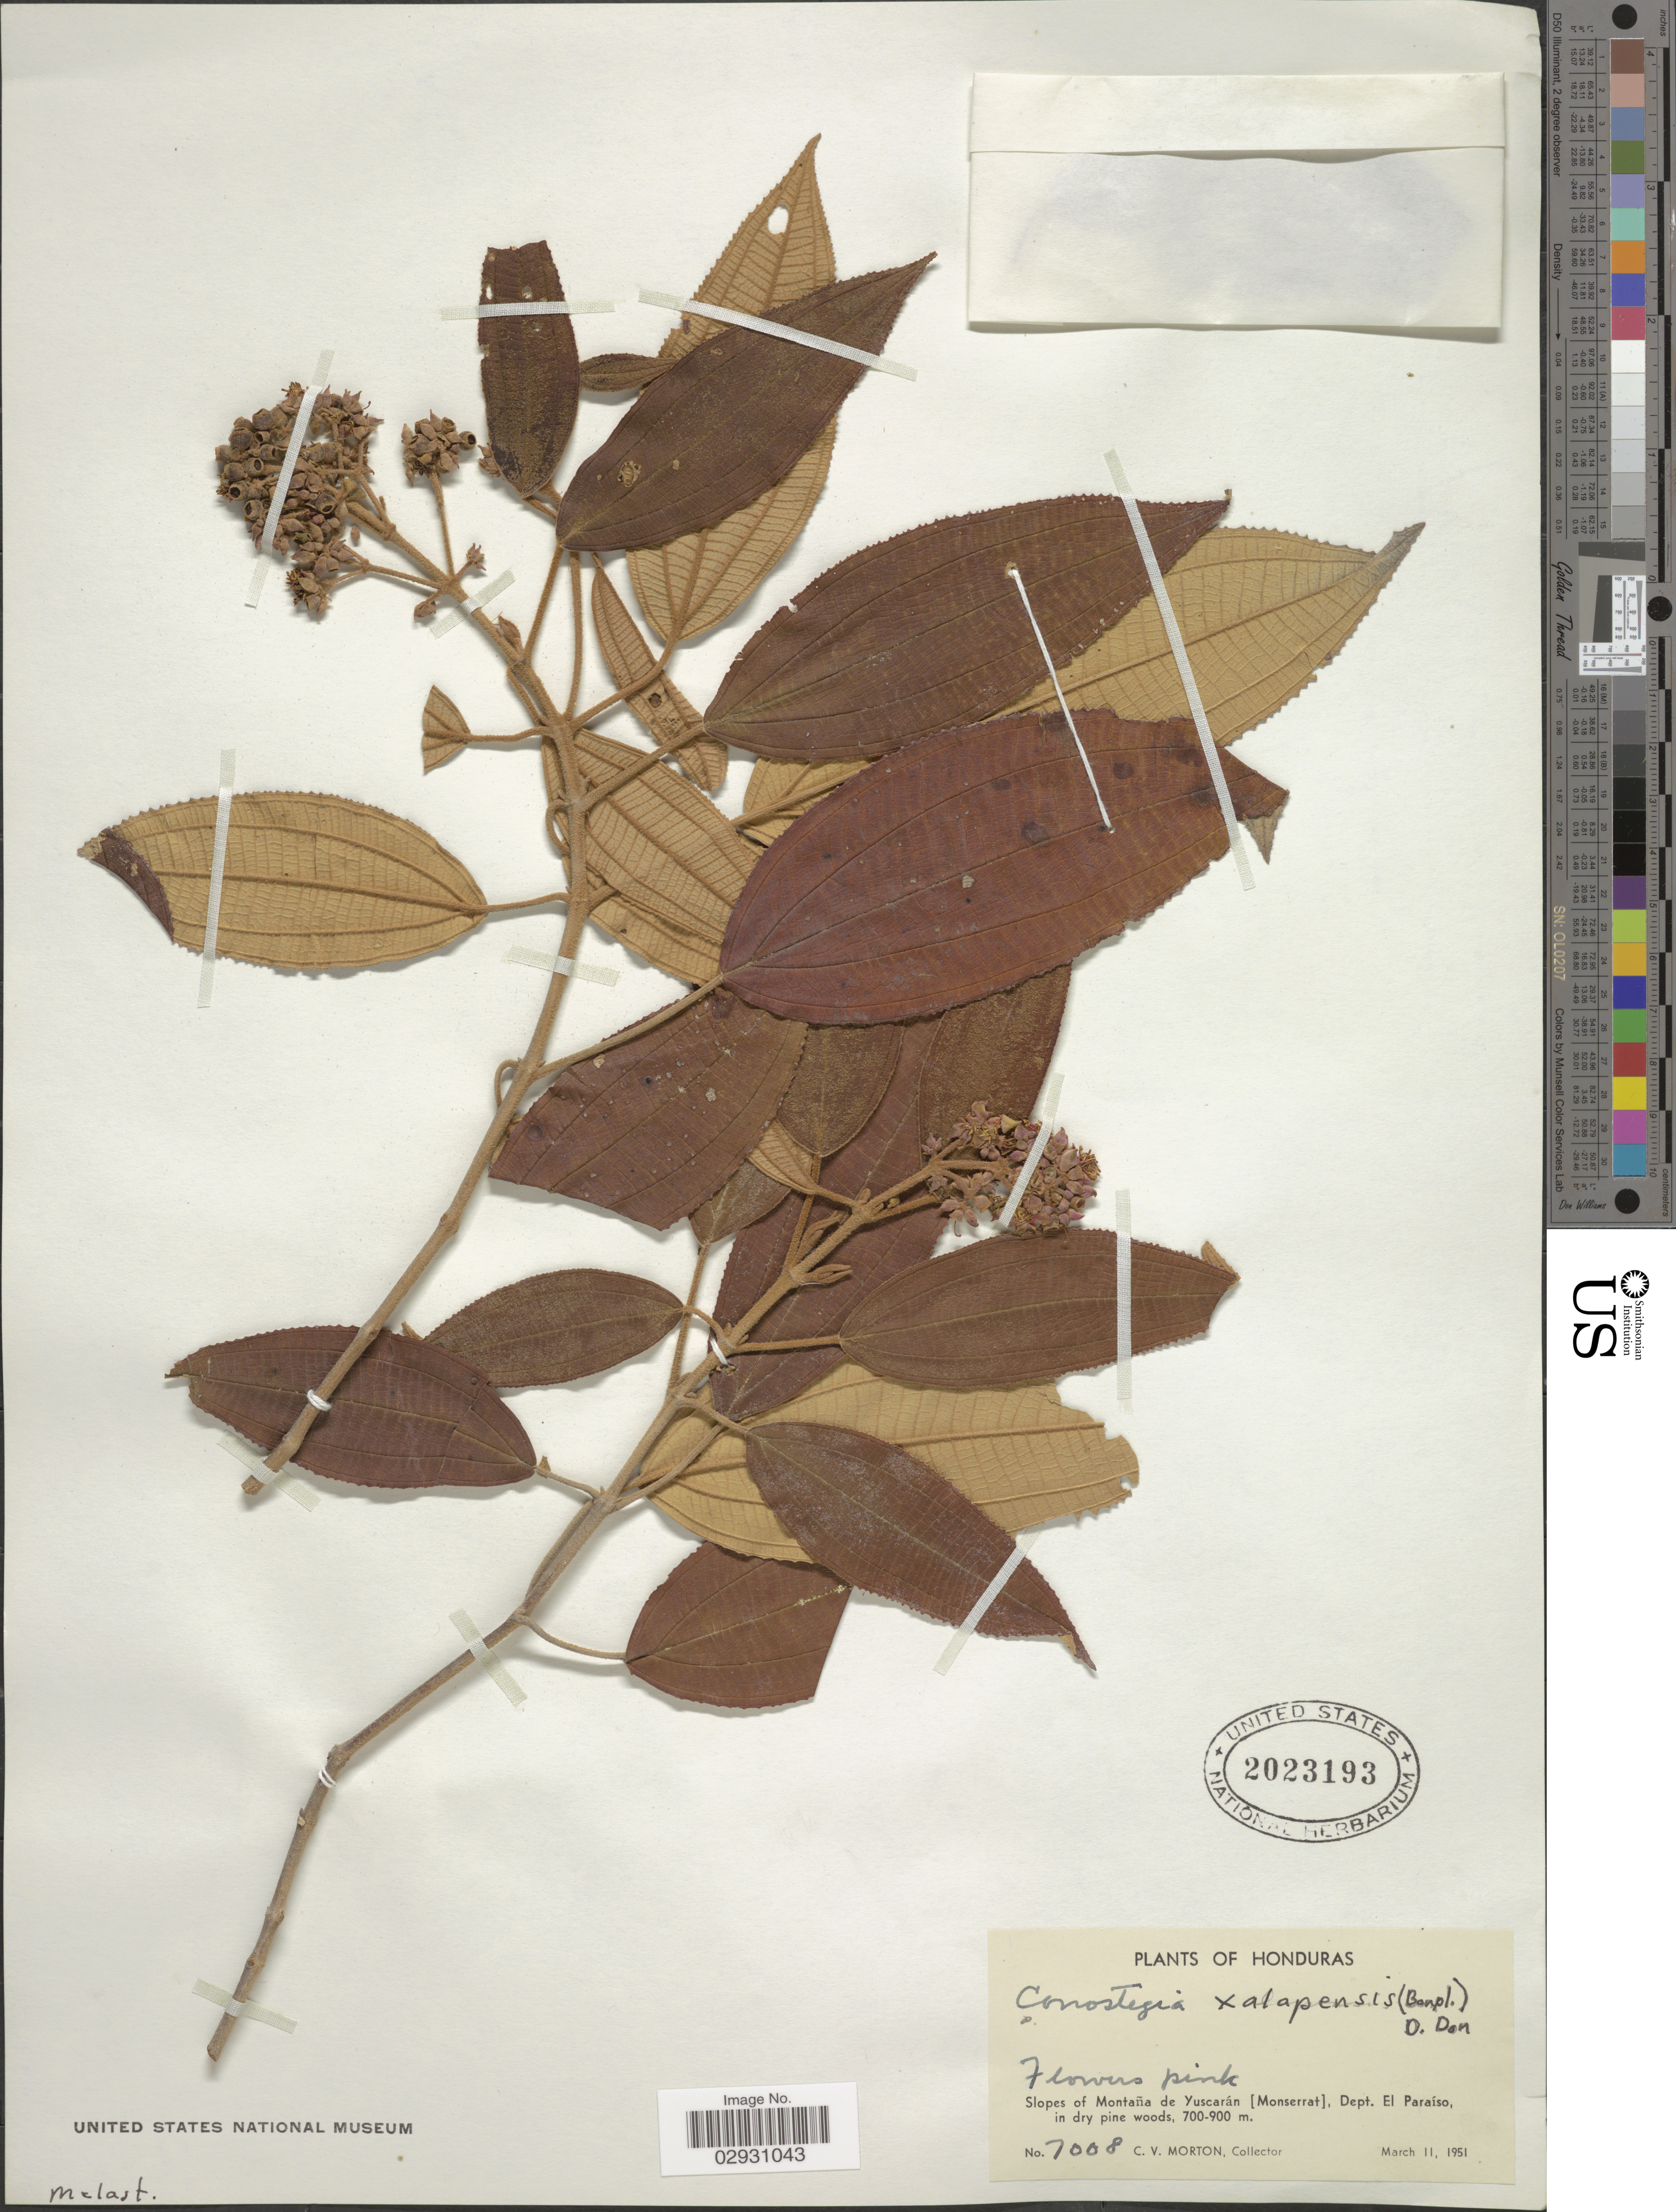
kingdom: Plantae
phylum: Tracheophyta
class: Magnoliopsida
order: Myrtales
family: Melastomataceae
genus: Conostegia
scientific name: Conostegia quadrangularis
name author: Schltdl. ex Steud.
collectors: C. V. Morton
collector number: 7008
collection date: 1951-03-11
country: Honduras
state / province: El Paraíso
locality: Slopes of Montaña de Yuscarán [Monserrat], Dept. El Paraíso.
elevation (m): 700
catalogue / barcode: US 2023193